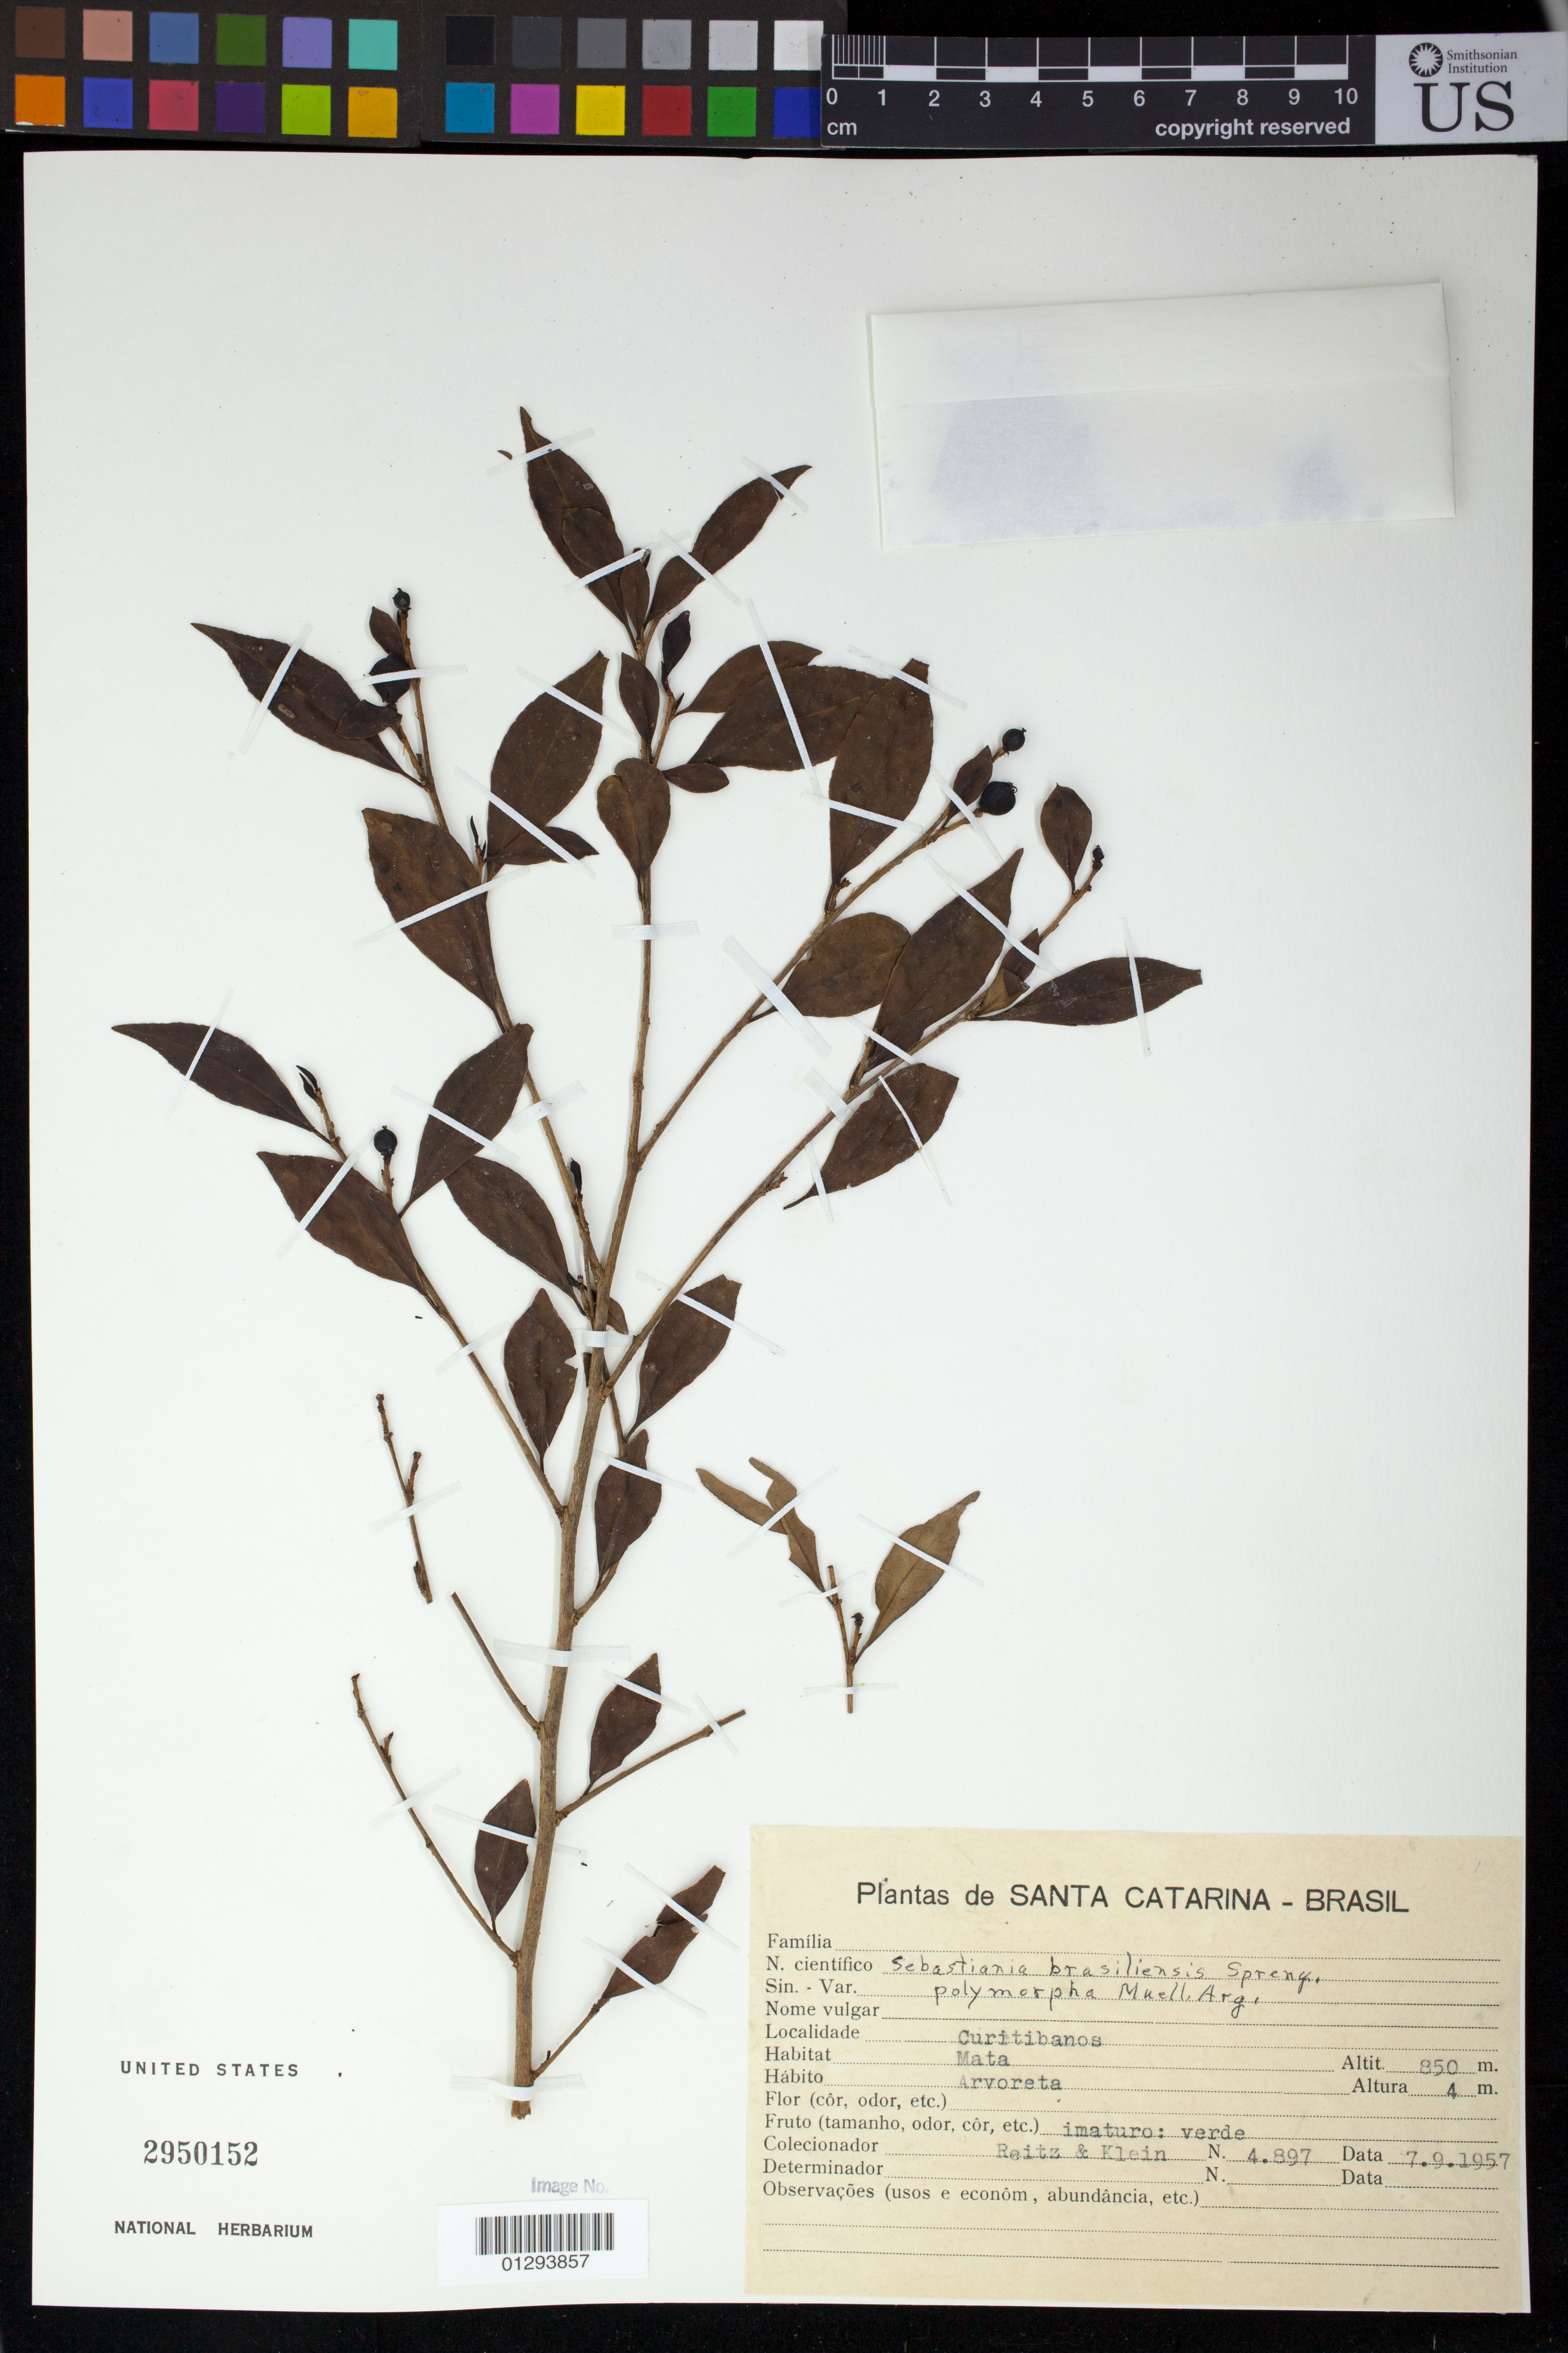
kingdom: Plantae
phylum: Tracheophyta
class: Magnoliopsida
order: Malpighiales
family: Euphorbiaceae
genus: Sebastiania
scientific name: Sebastiania brasiliensis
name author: Spreng.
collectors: -- Reitz & Klein, --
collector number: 4897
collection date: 1957-09-07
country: Brazil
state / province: Santa Catarina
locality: Curitibanos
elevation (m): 850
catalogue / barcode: US 2950152